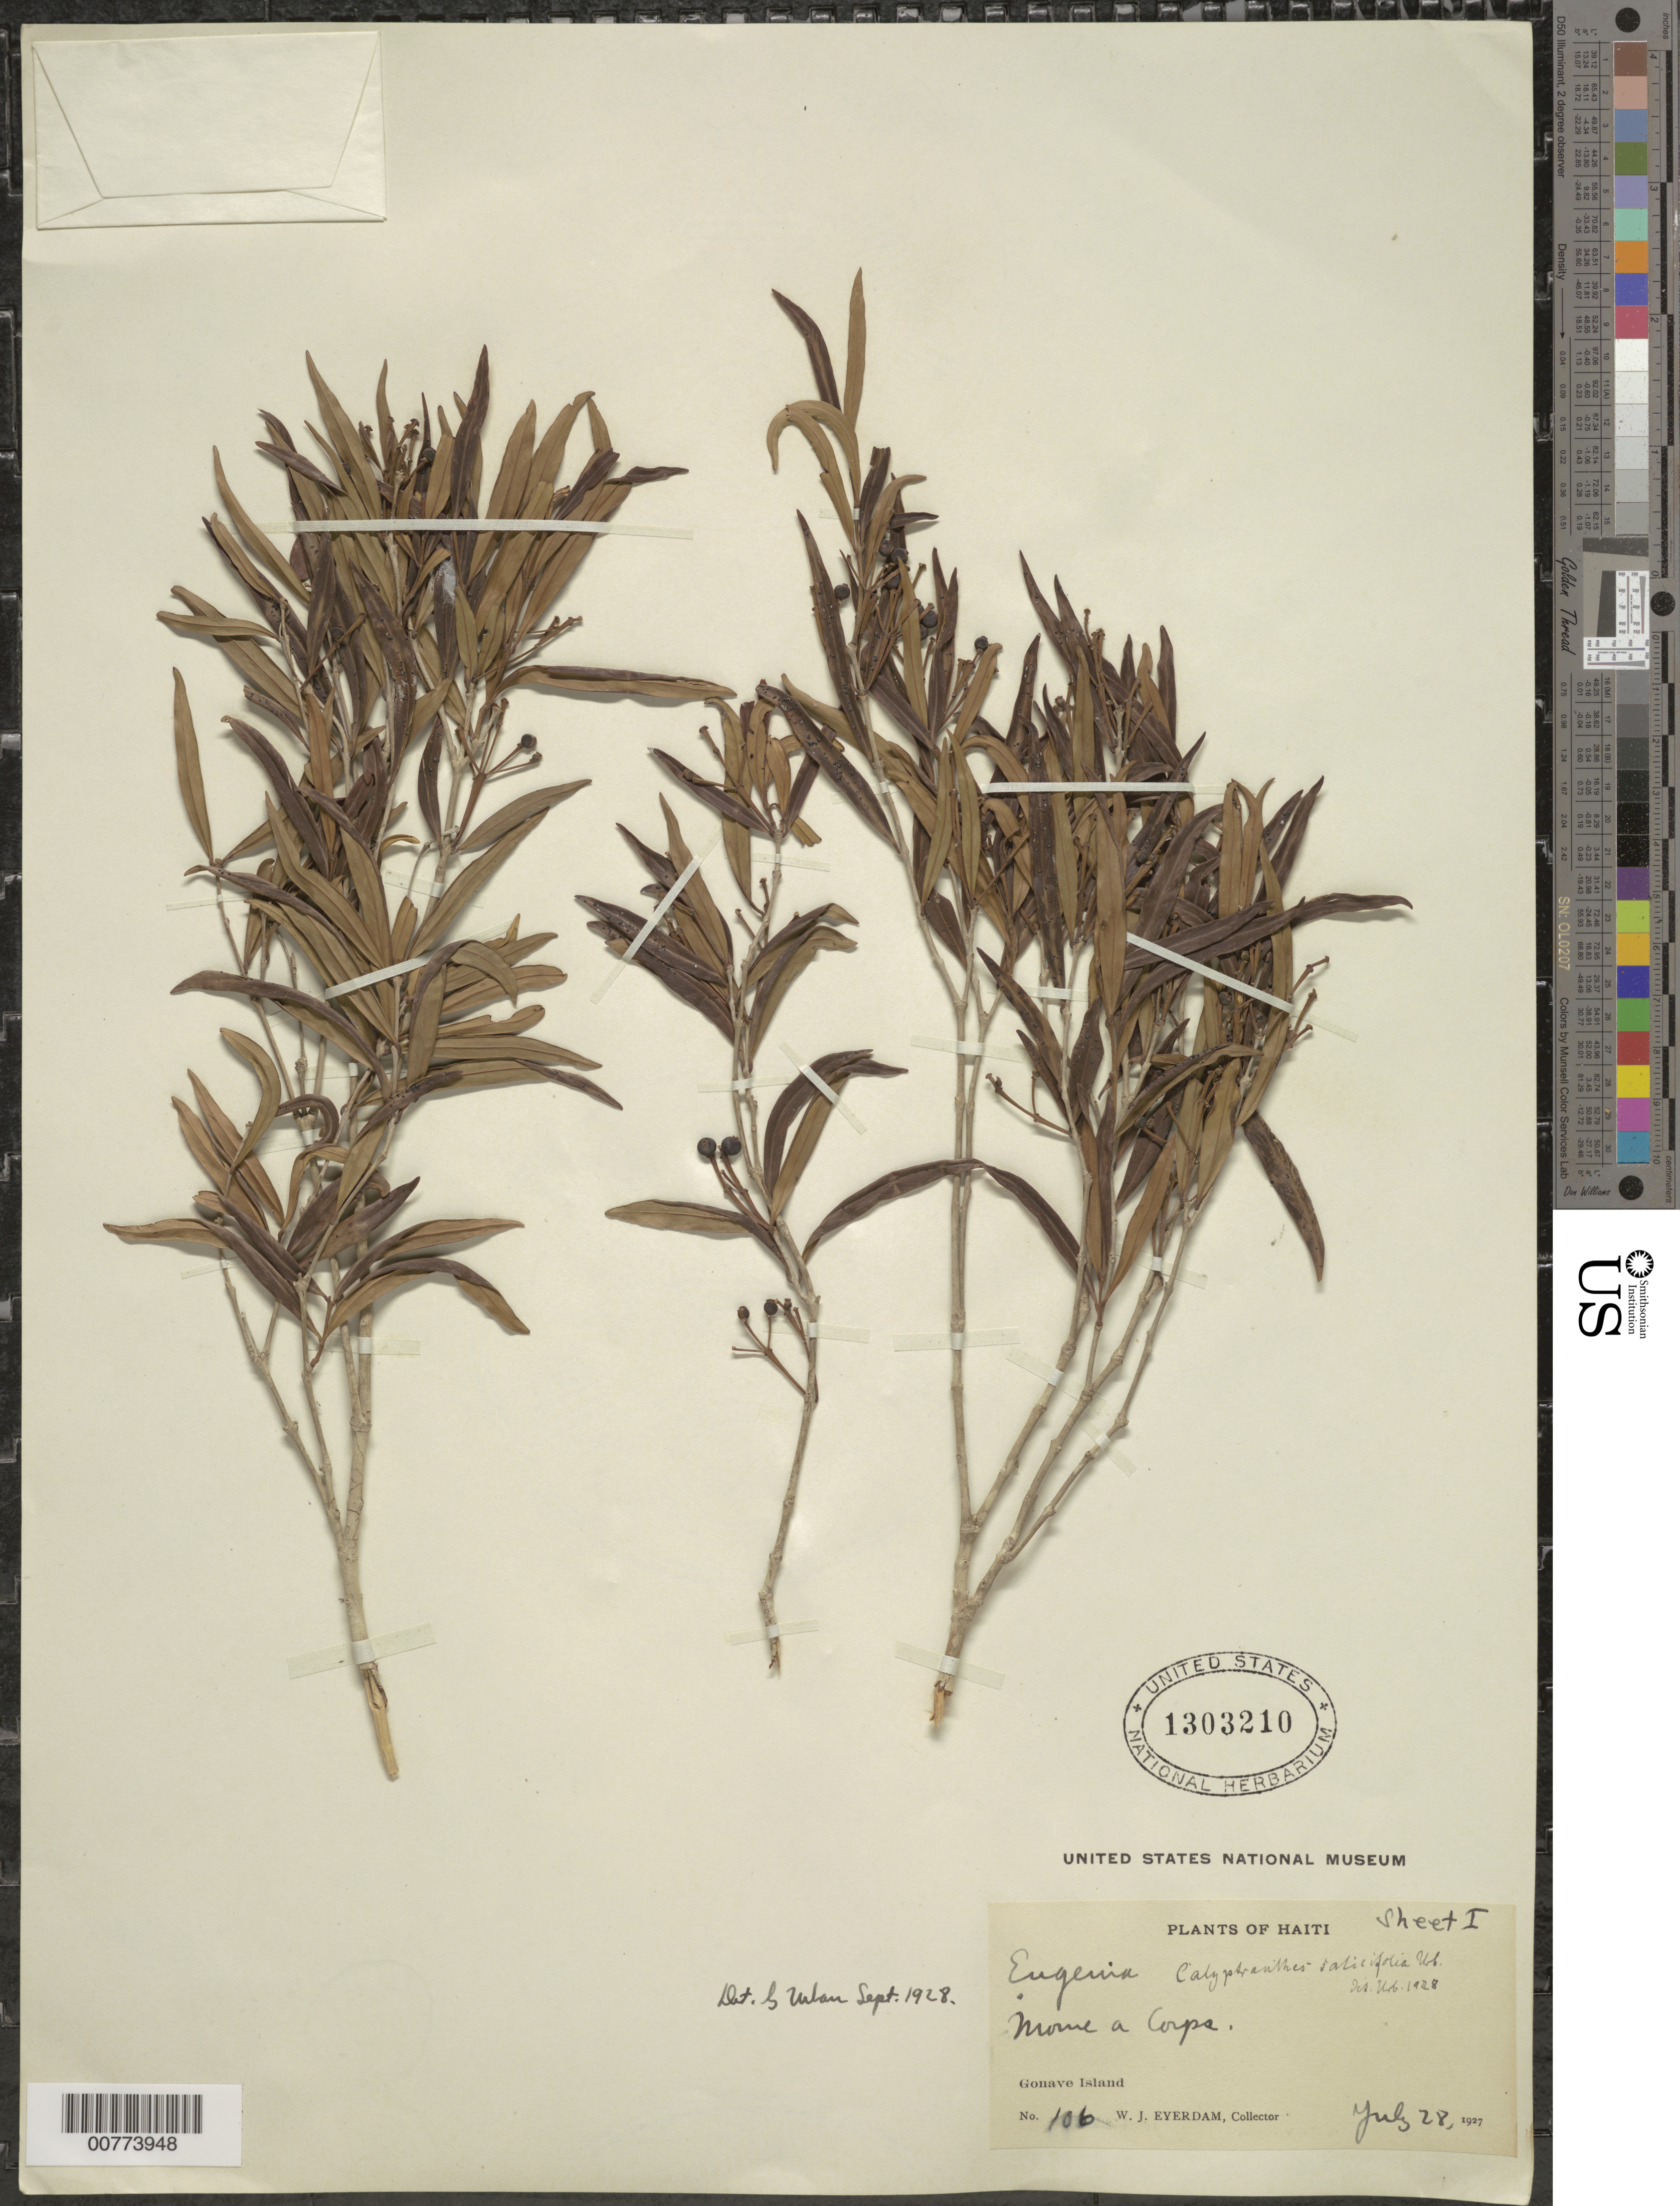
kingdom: Plantae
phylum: Tracheophyta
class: Magnoliopsida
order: Myrtales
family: Myrtaceae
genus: Myrcia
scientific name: Myrcia neosalicifolia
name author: K. Campbell & Peguero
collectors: W. J. Eyerdam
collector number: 106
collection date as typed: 28 Jul 1927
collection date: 1927-07-28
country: Haiti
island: Hispaniola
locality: Gonave Island, Morne a Corps.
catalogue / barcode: US 1303210